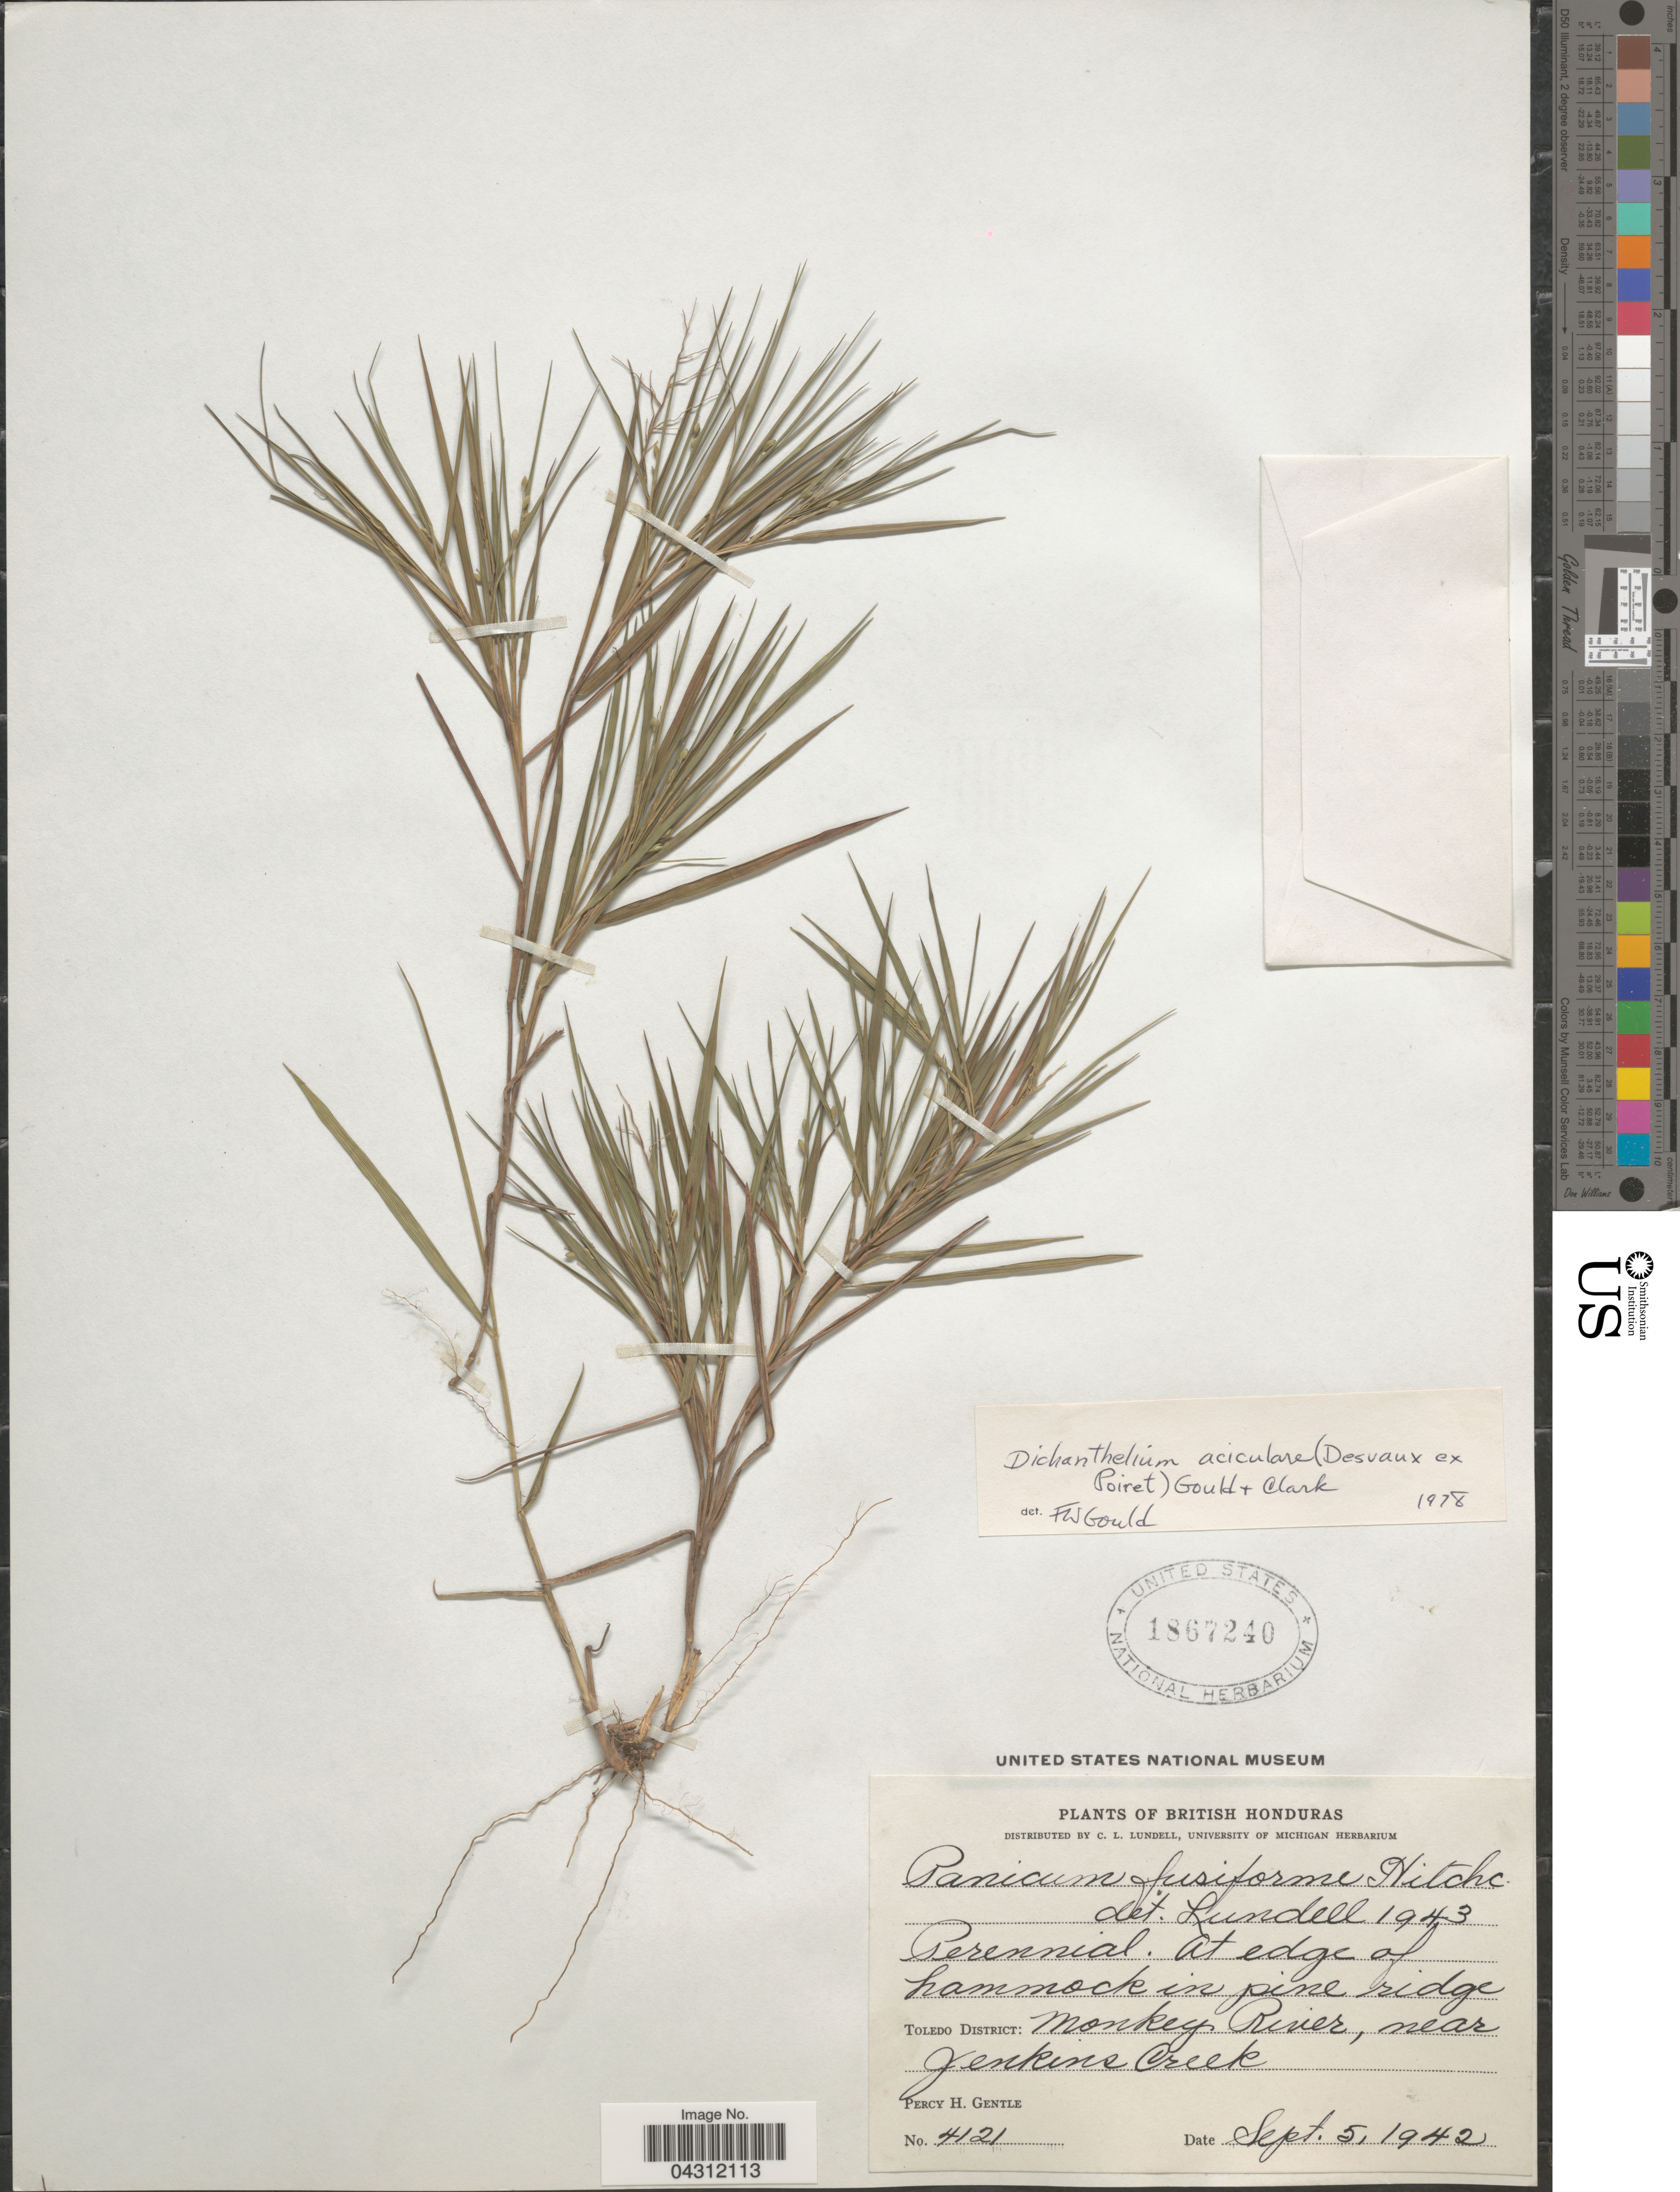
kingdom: Plantae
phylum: Tracheophyta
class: Liliopsida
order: Poales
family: Poaceae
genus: Dichanthelium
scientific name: Dichanthelium aciculare var. ramosum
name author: (Griseb.) Davidse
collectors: P. H. Gentle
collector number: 4121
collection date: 1942-09-05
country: Belize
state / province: Toledo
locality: British Honduras. Toledo District: Monkey River, near Jenkins Creek.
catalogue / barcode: US 1867240